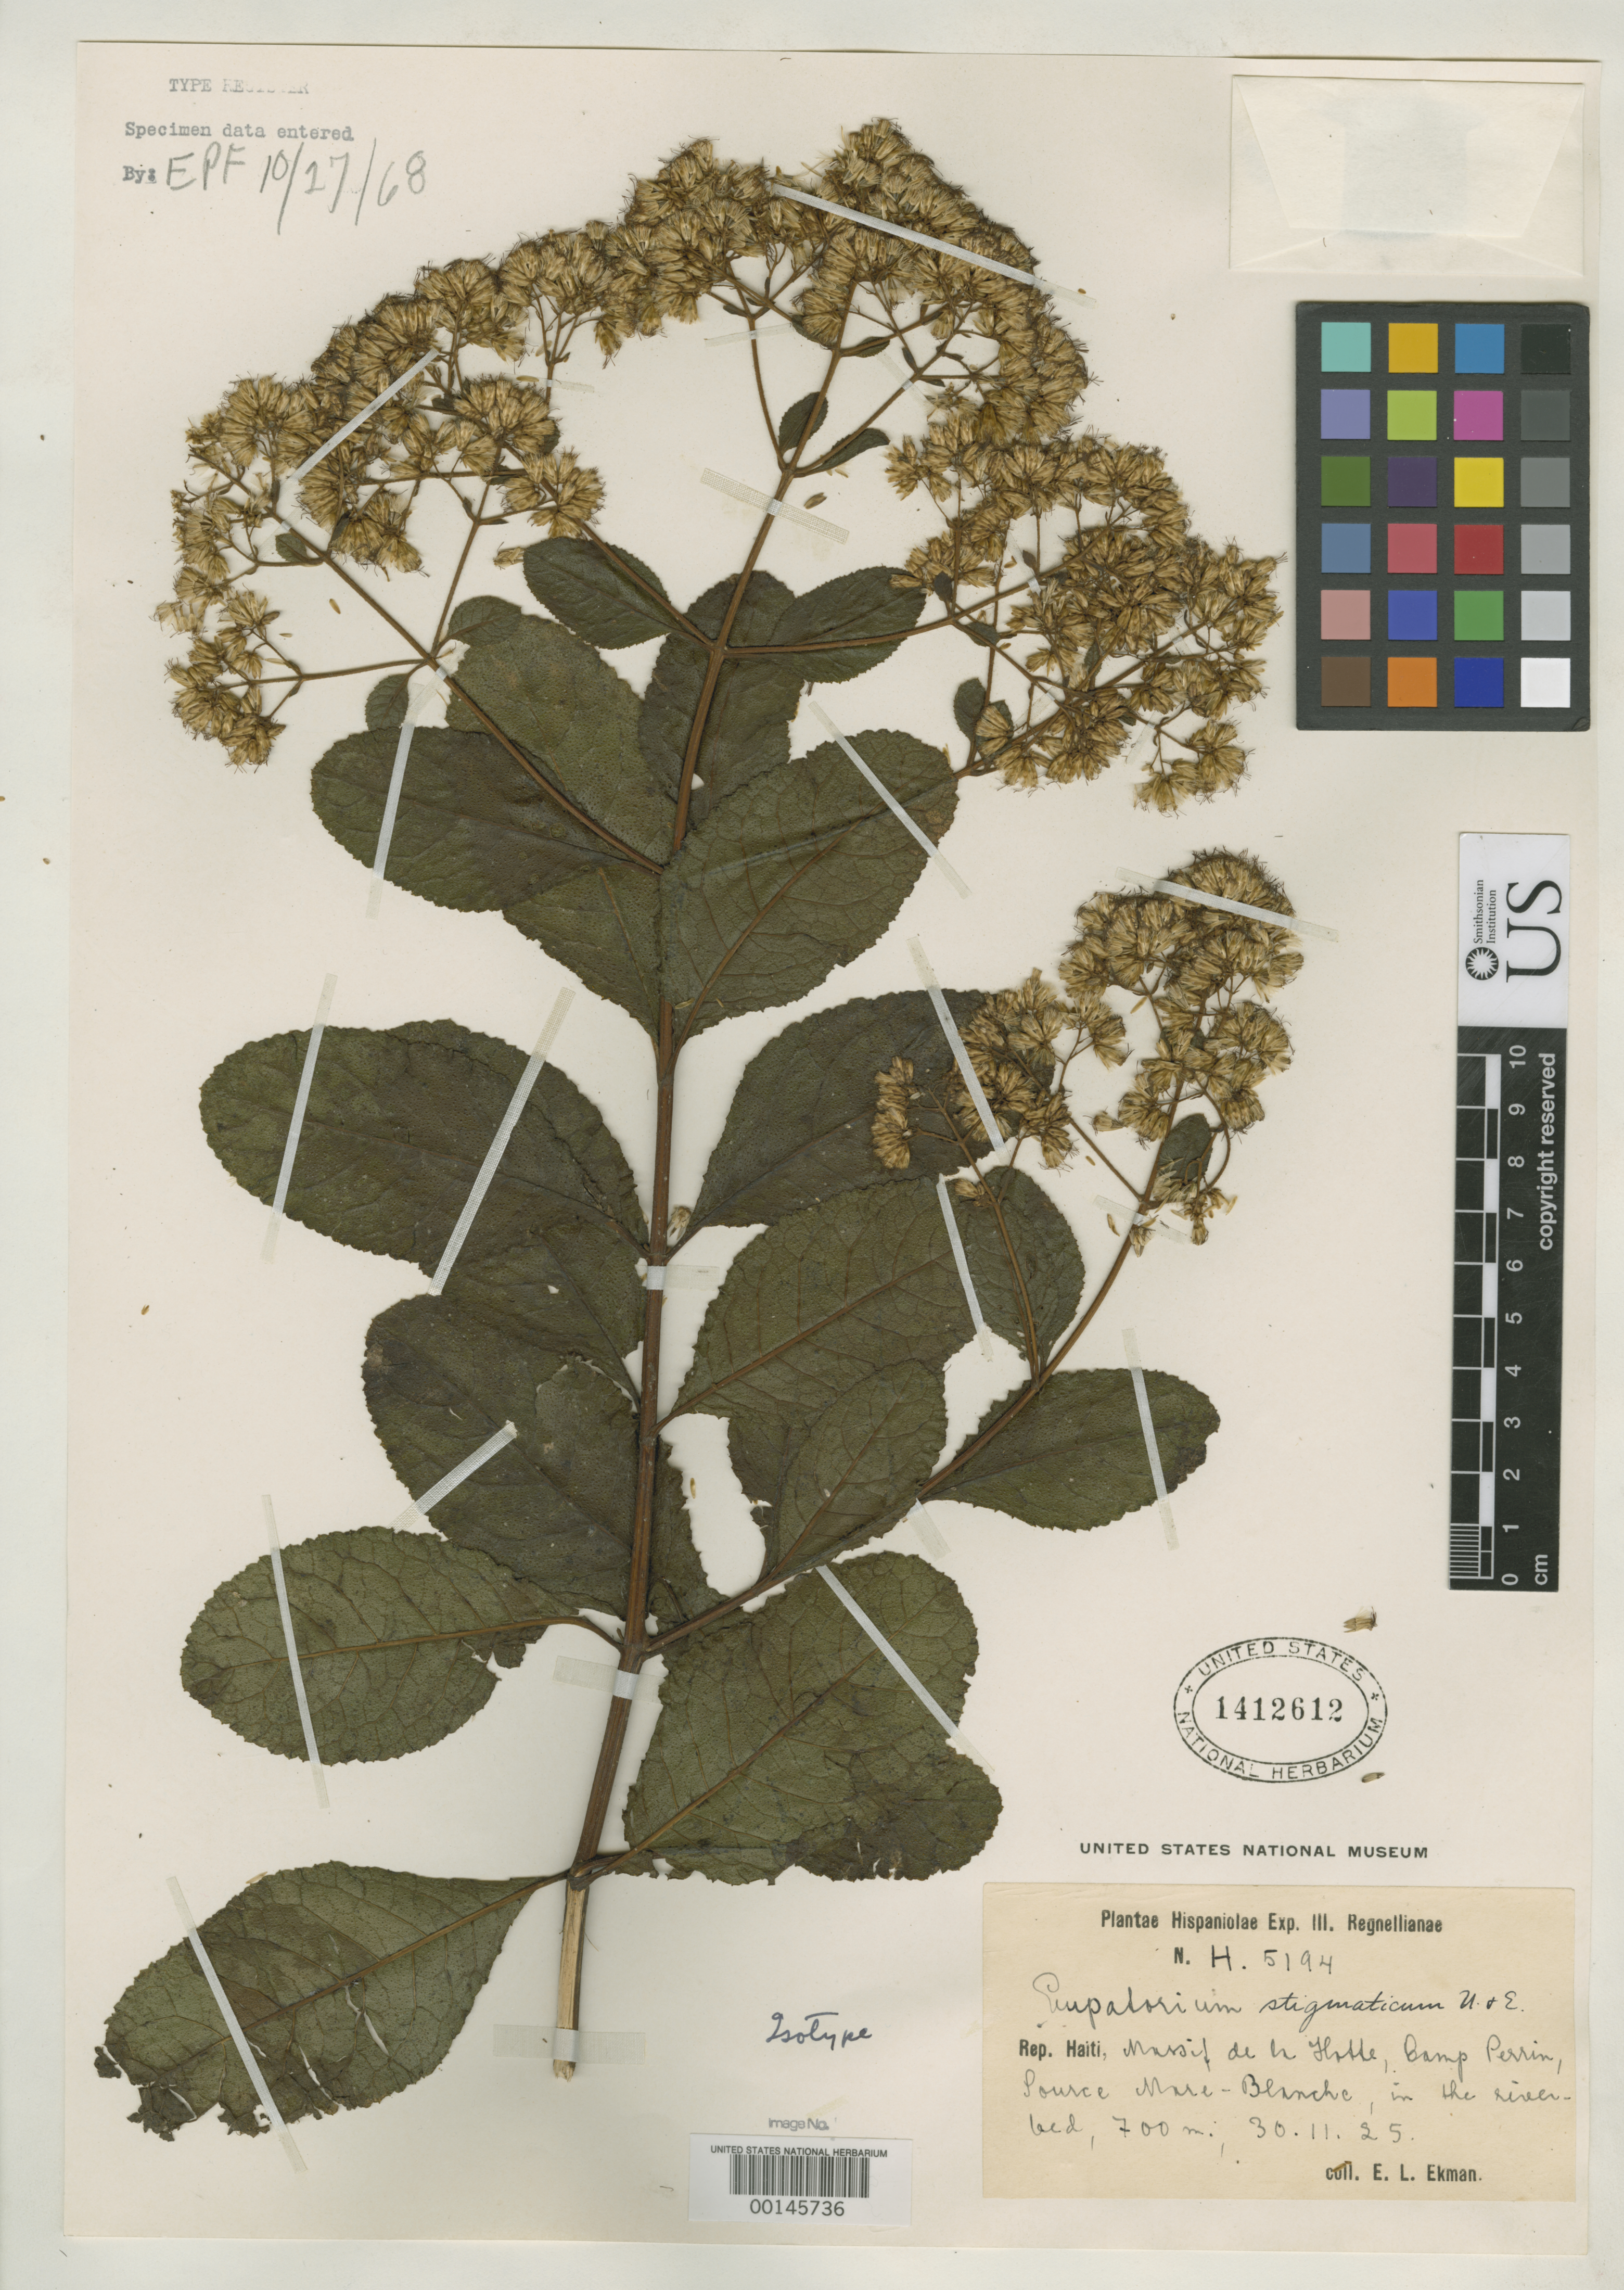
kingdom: Plantae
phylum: Tracheophyta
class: Magnoliopsida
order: Asterales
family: Asteraceae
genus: Eupatorium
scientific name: Eupatorium stigmaticum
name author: Urb. & Ekman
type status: Isotype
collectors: E. L. Ekman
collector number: H 5194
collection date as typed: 30 Nov 1925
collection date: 1925-11-30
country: Haiti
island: Hispaniola Island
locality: Camp Perrin.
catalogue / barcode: US 1412612